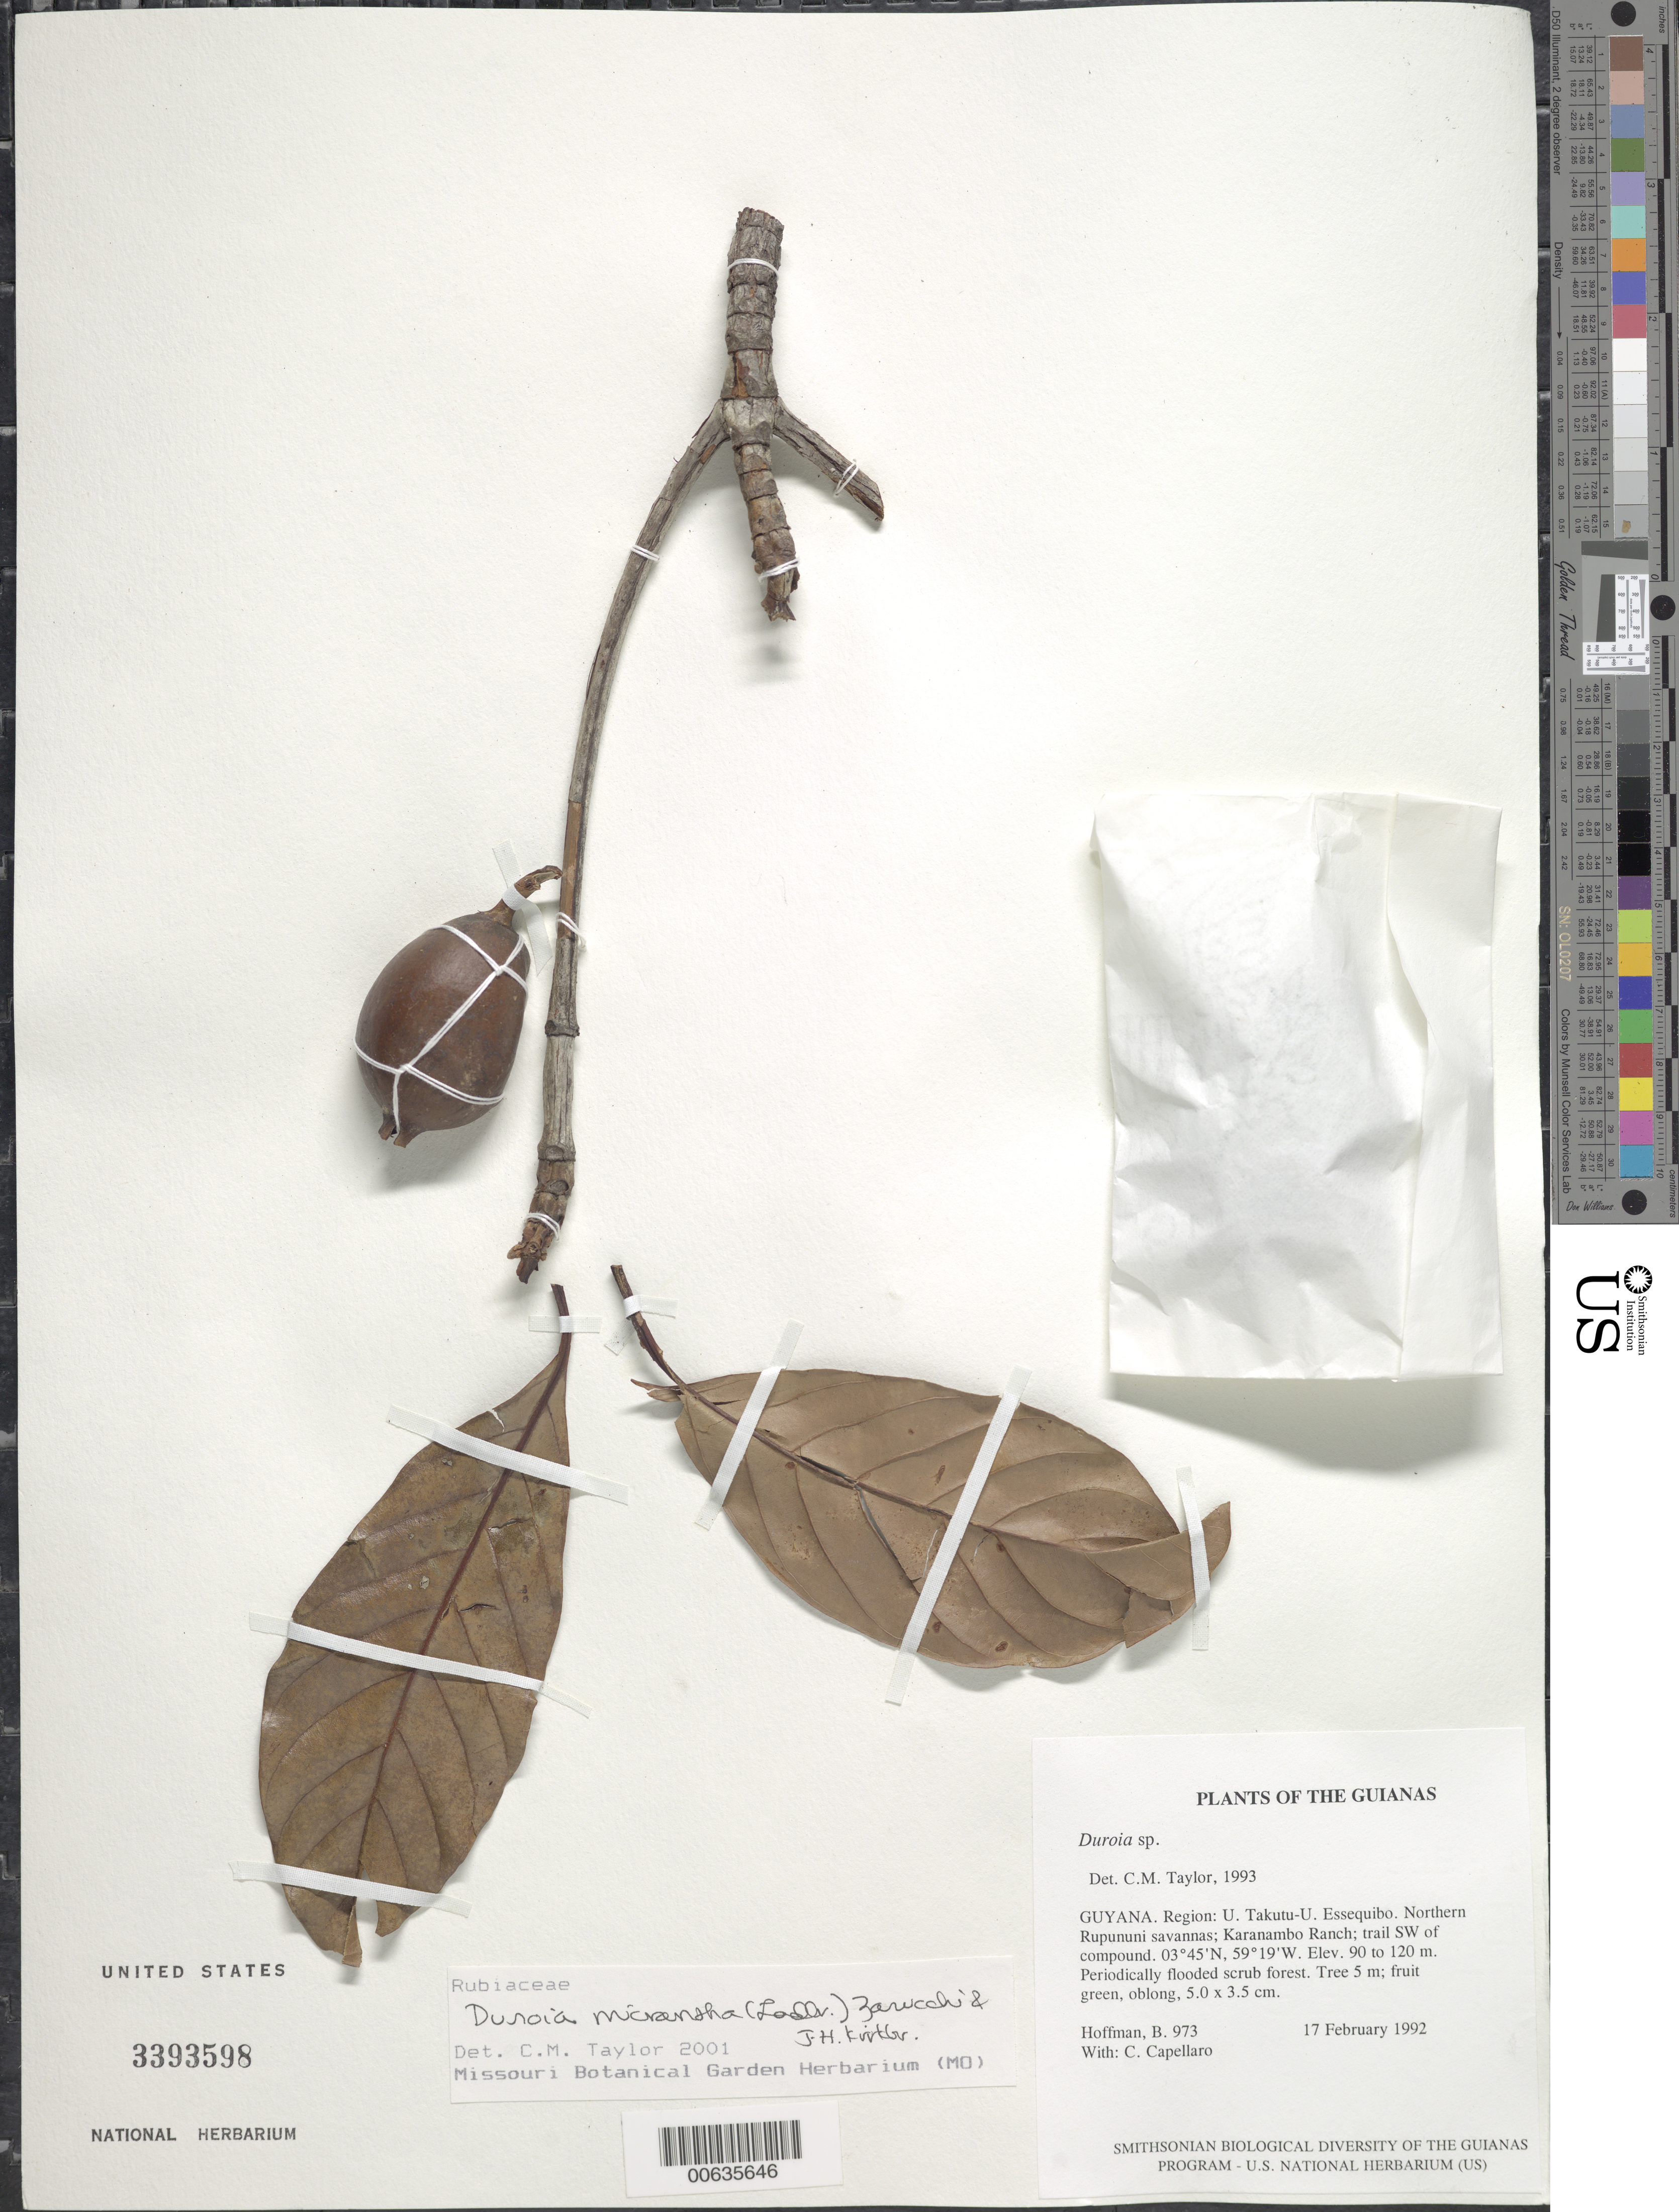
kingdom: Plantae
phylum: Tracheophyta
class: Magnoliopsida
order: Gentianales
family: Rubiaceae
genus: Duroia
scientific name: Duroia micrantha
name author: (Ladbr.) Zarucchi & J.H. Kirkbr.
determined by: Taylor, Charlotte M.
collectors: B. Hoffman & C. Capellaro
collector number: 973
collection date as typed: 17 February 1992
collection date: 1992-02-17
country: Guyana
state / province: U. Takutu-U. Essequibo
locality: Northern Rupununi savannas; Karanambo Ranch; trail SW of compound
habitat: Periodically flooded scrub forest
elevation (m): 90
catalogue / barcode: US 3393598